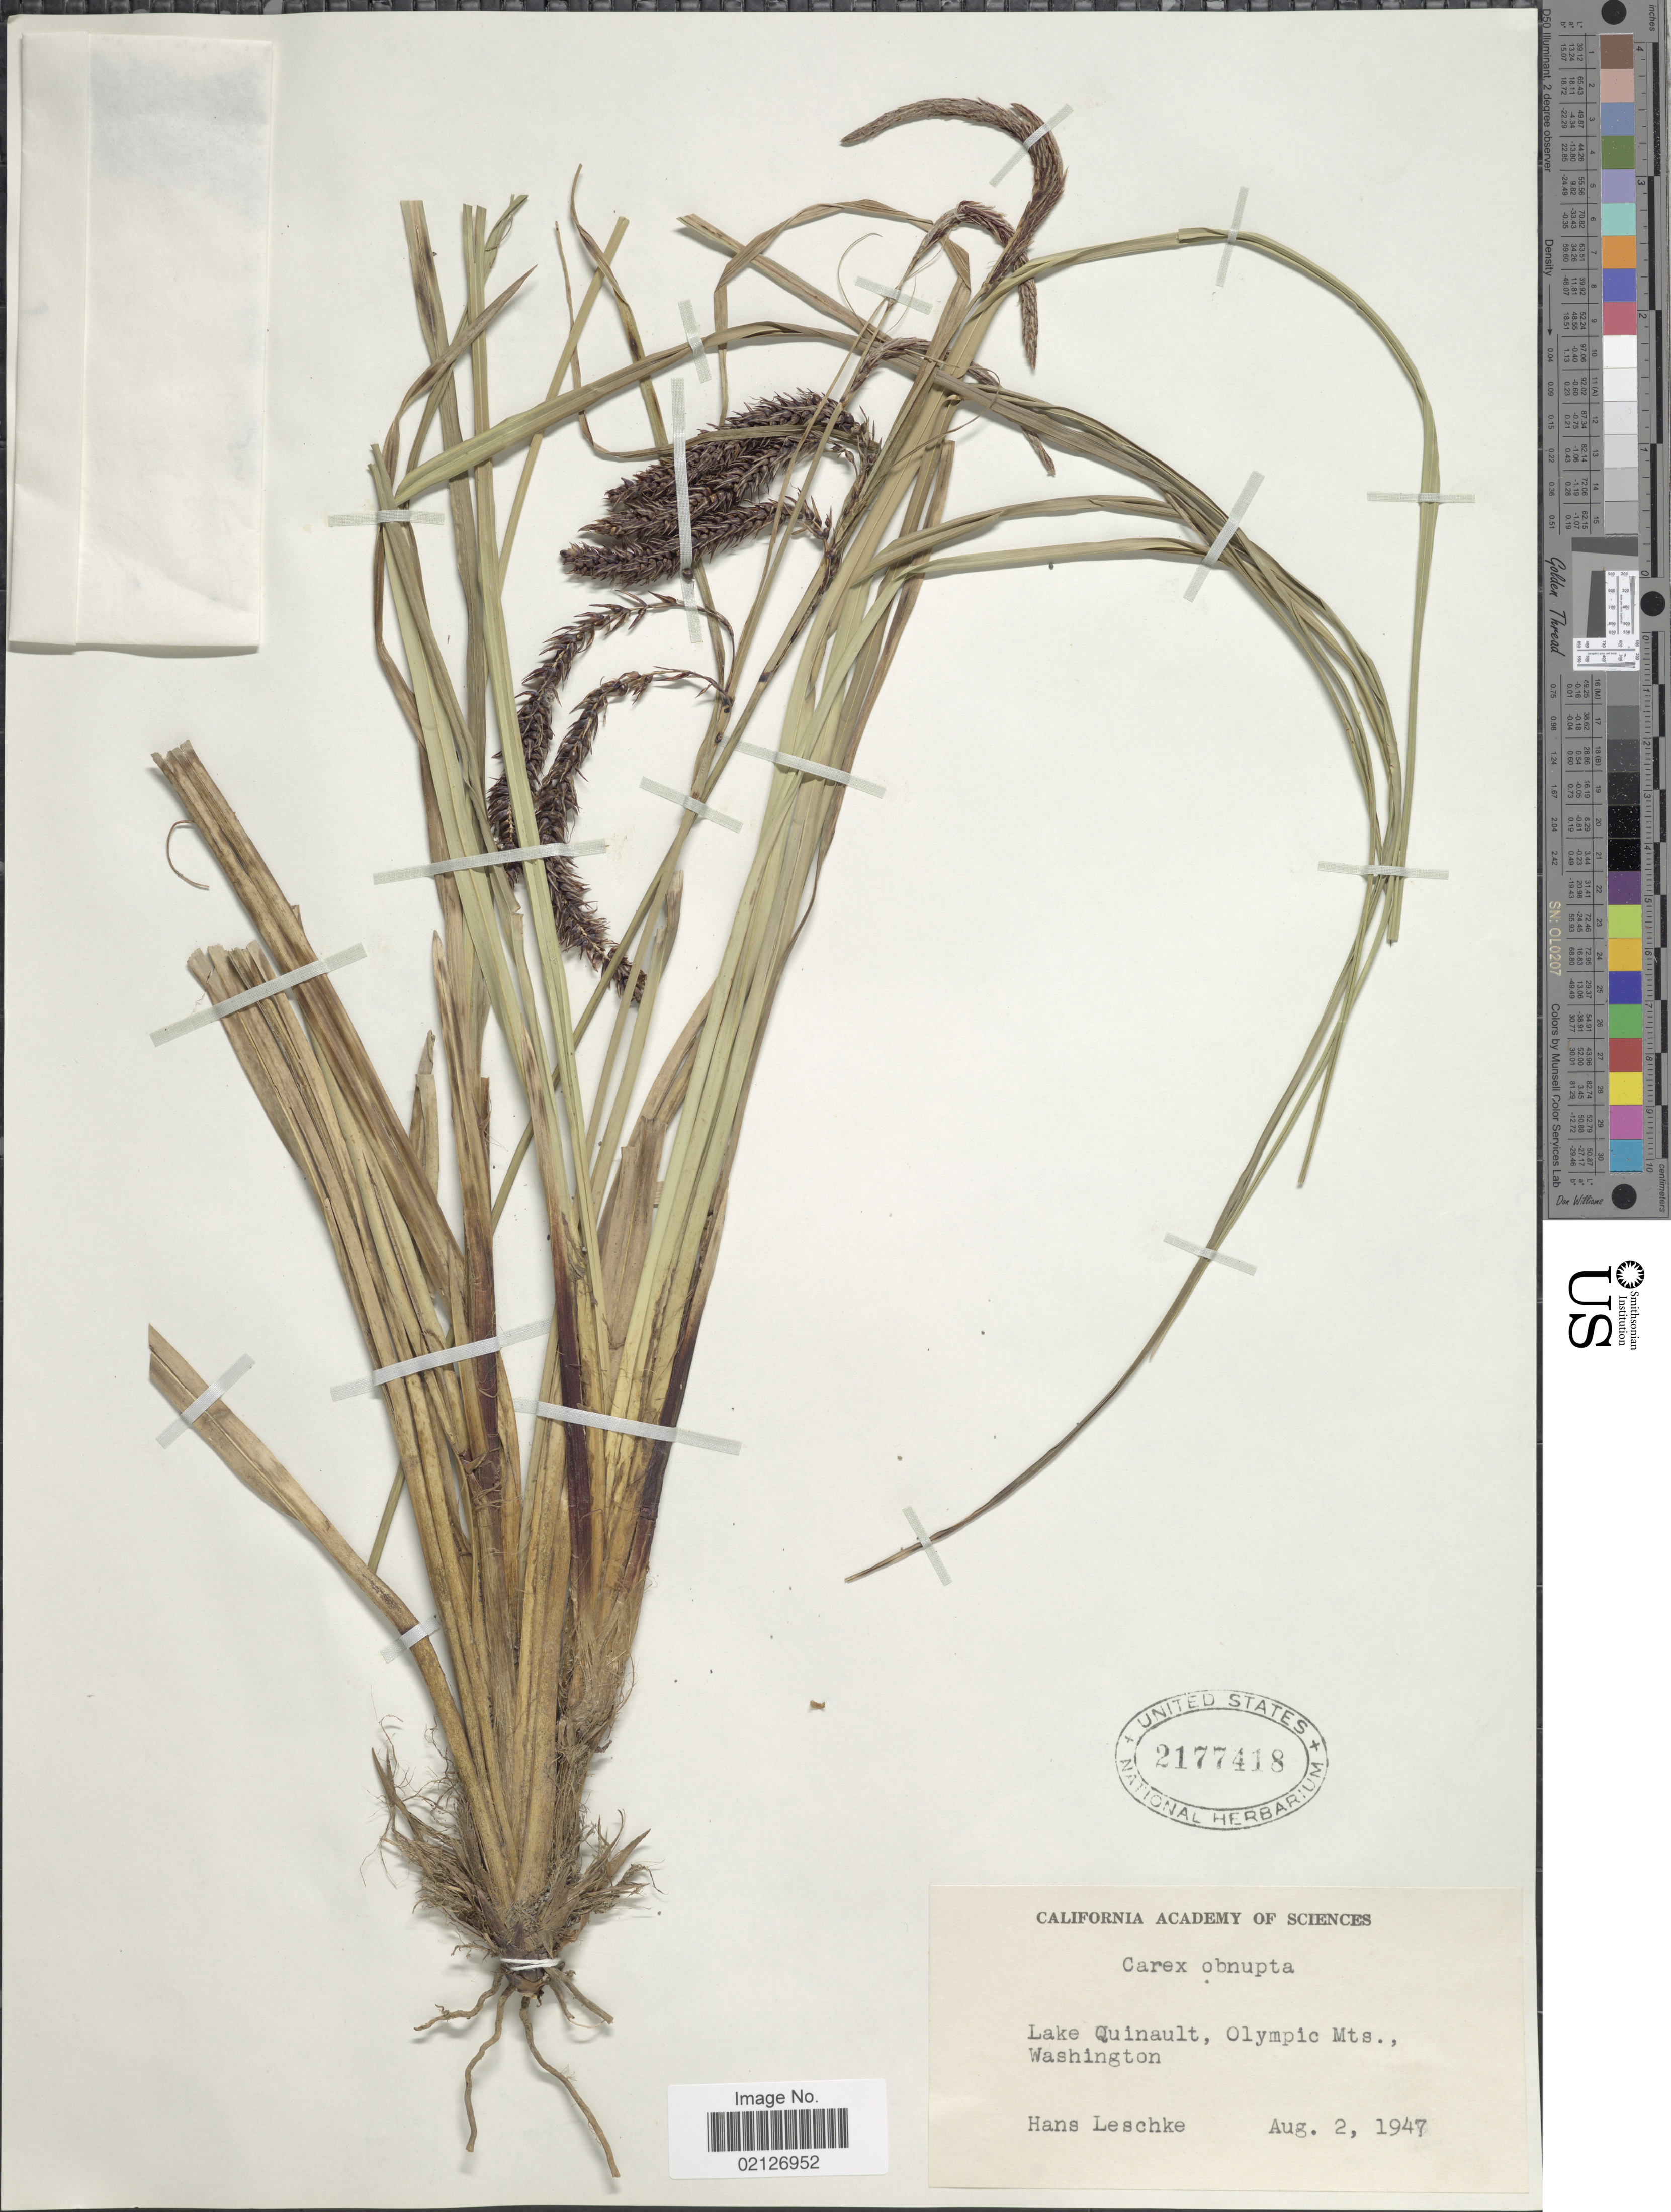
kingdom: Plantae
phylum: Tracheophyta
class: Liliopsida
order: Poales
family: Cyperaceae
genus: Carex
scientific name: Carex obnupta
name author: L.H. Bailey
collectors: H. Leschke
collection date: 1947-08-02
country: United States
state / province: Washington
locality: Lake Quinault, Olympic Mts.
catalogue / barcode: US 2177418